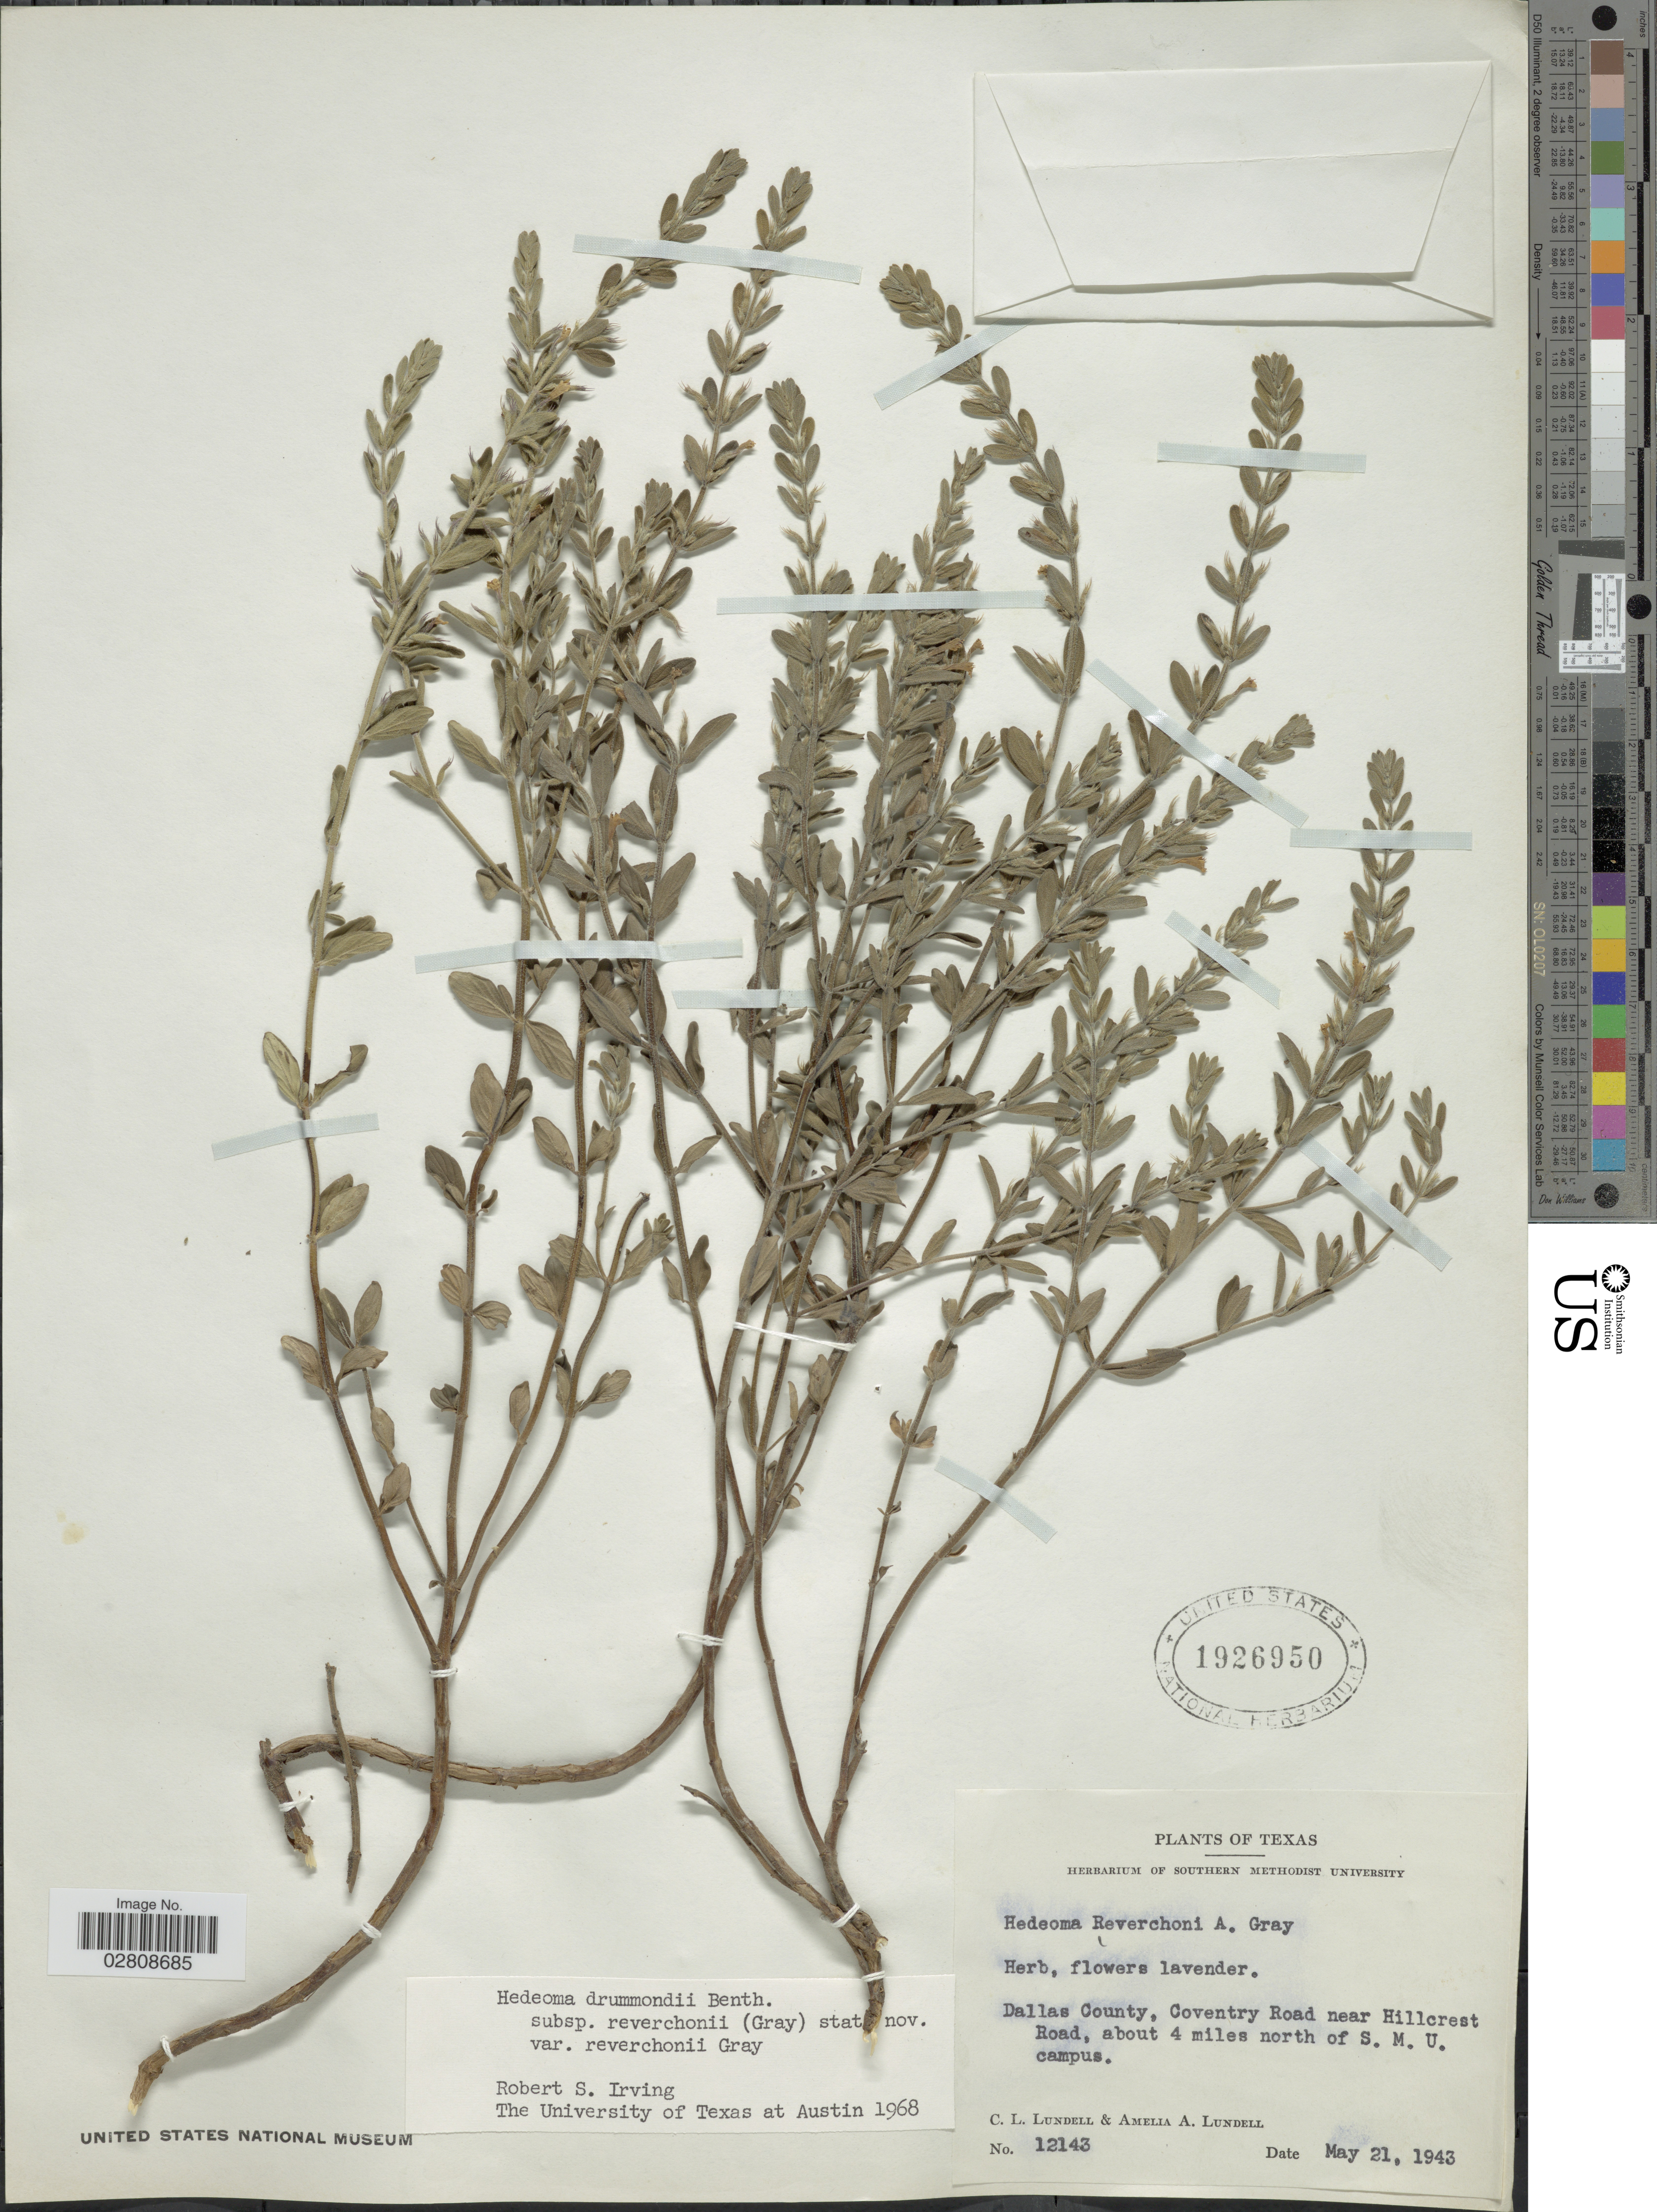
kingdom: Plantae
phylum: Tracheophyta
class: Magnoliopsida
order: Lamiales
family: Lamiaceae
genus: Hedeoma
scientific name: Hedeoma drummondii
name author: Benth.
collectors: C. L. Lundell & A. A. Lundell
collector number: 12143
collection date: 1943-05-21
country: United States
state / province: Texas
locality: Dallas County. Coventry Road near Hillcrest Road, about 4 miles north of S. M. U. campus.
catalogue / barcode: US 1926950